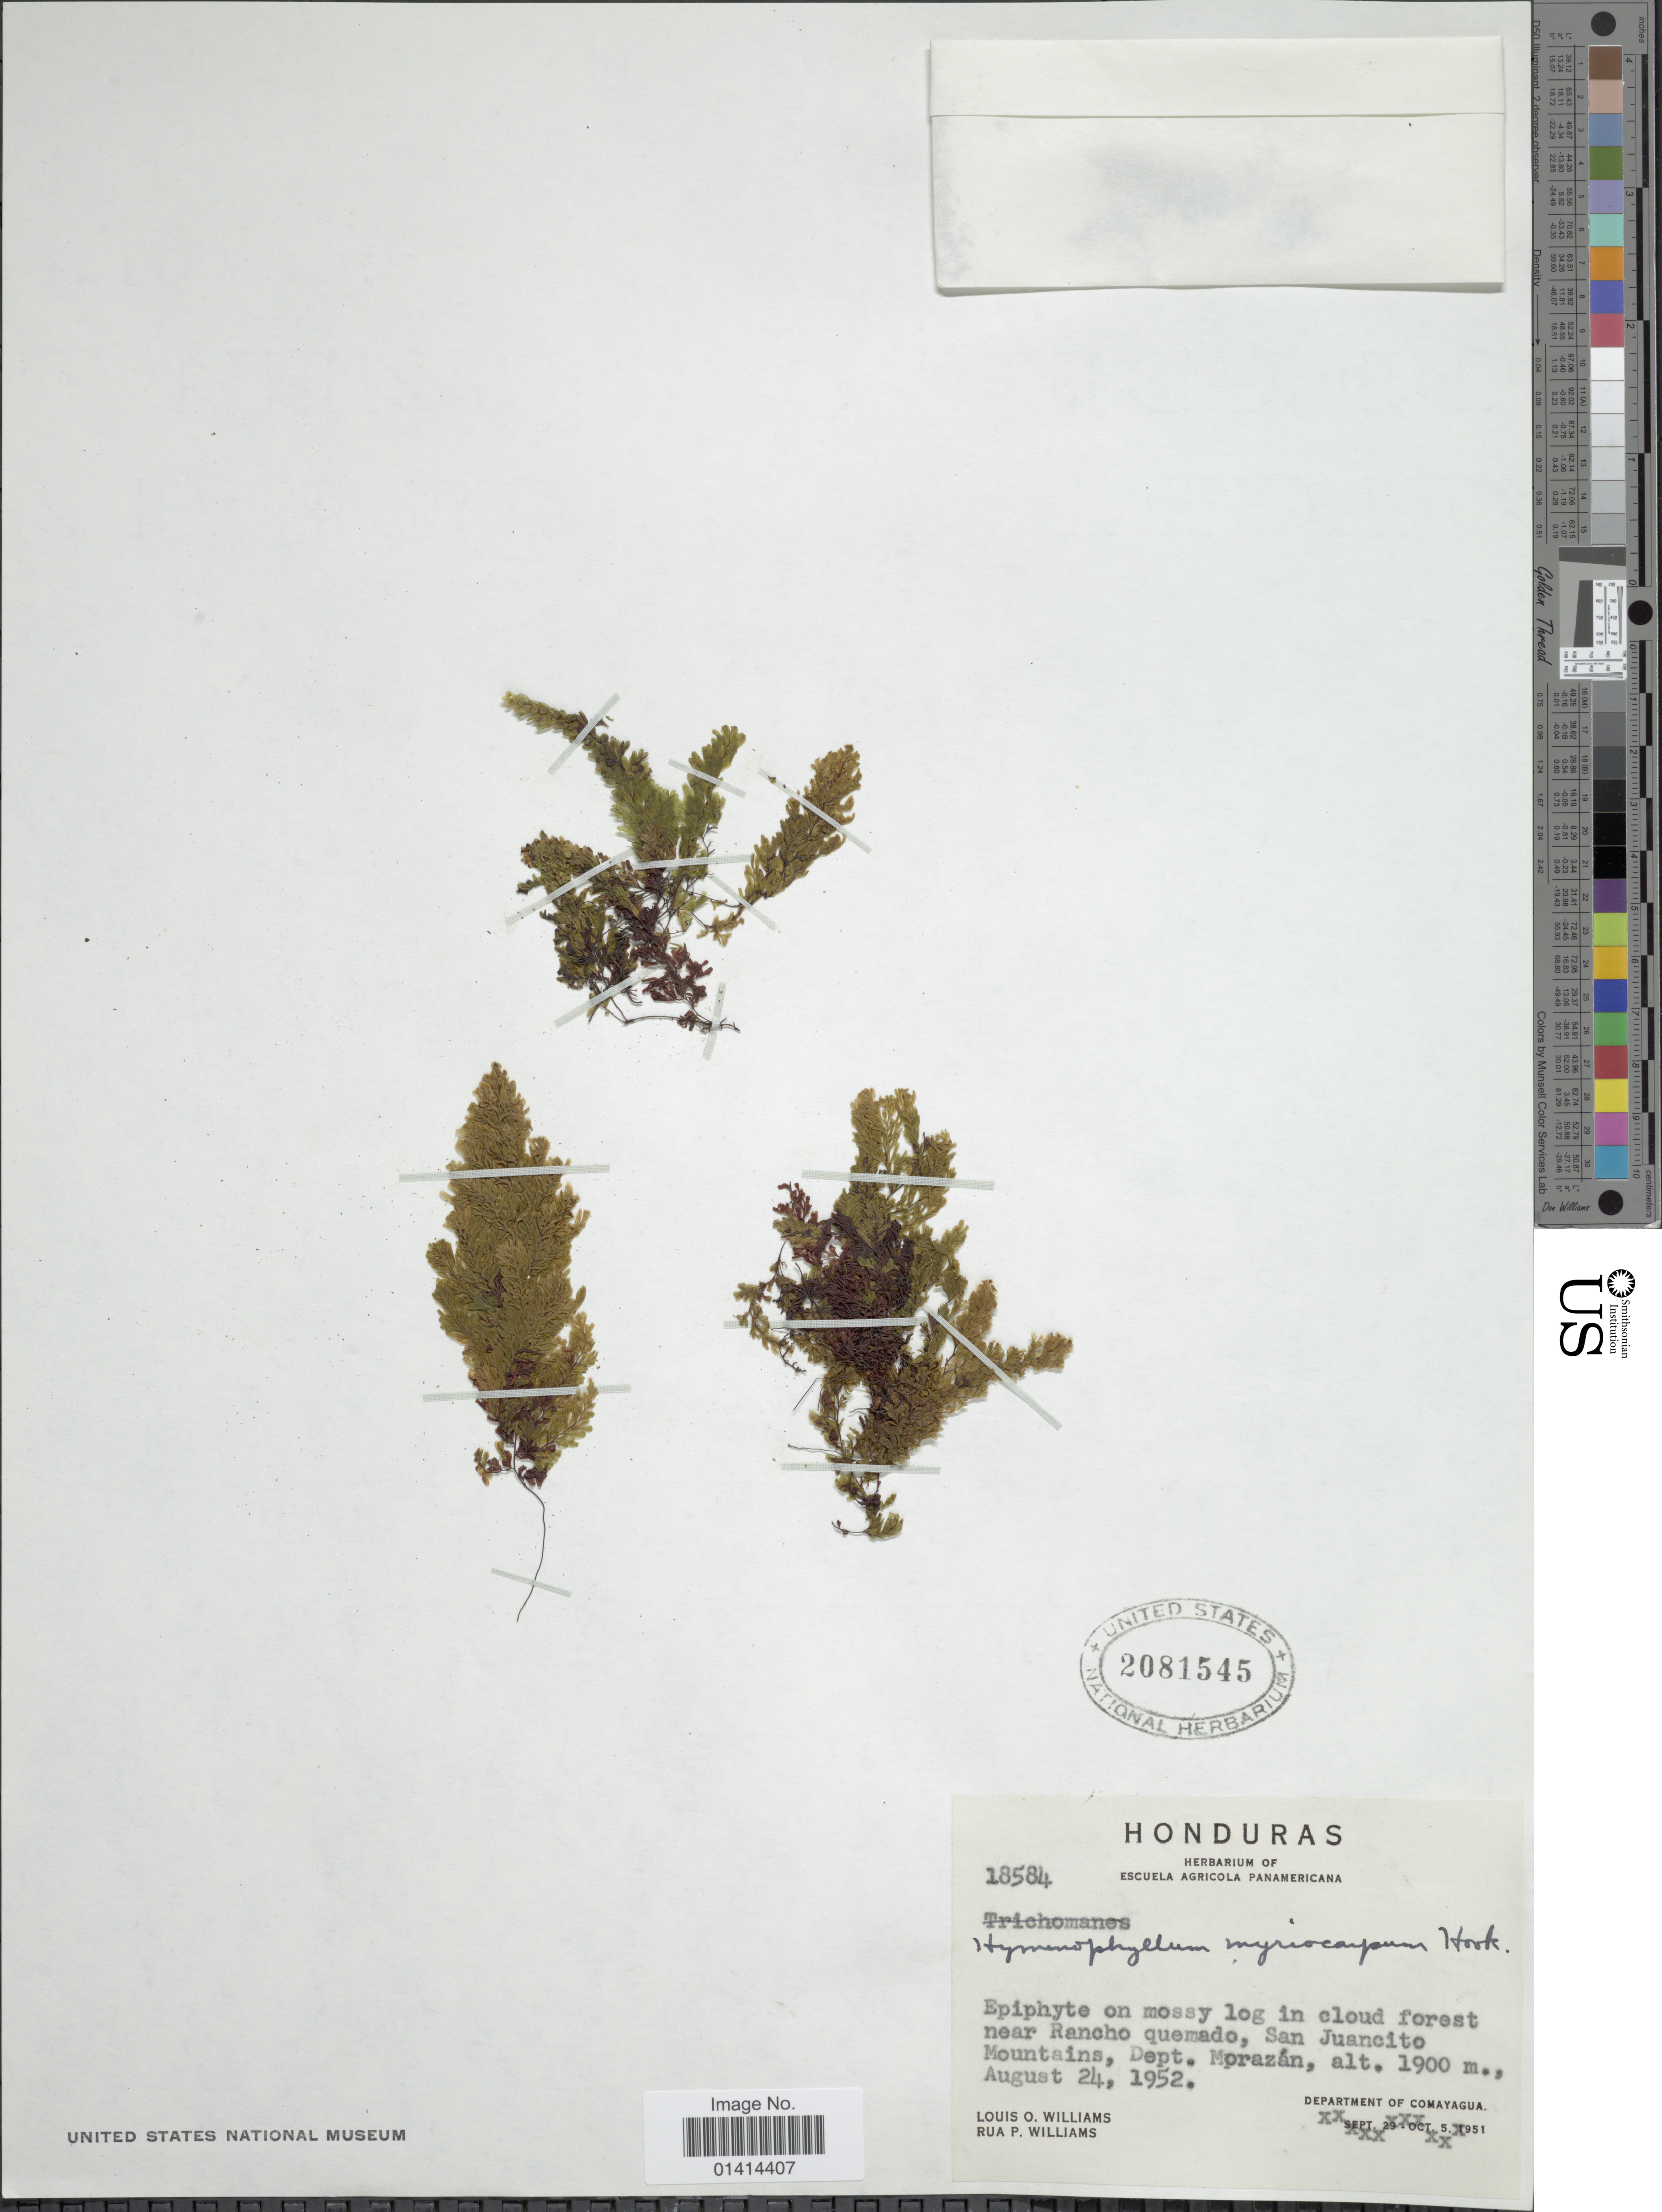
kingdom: Plantae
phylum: Tracheophyta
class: Polypodiopsida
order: Hymenophyllales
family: Hymenophyllaceae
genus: Hymenophyllum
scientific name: Hymenophyllum myriocarpum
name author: Hook.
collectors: L. O. Williams & T. P. Williams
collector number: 18584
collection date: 1952-08-24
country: Honduras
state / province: Fco. Morazán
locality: In cloud forest near Rancho quemado, San Juancito Mountains, Dept Morazán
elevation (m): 1900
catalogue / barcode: US 2081545